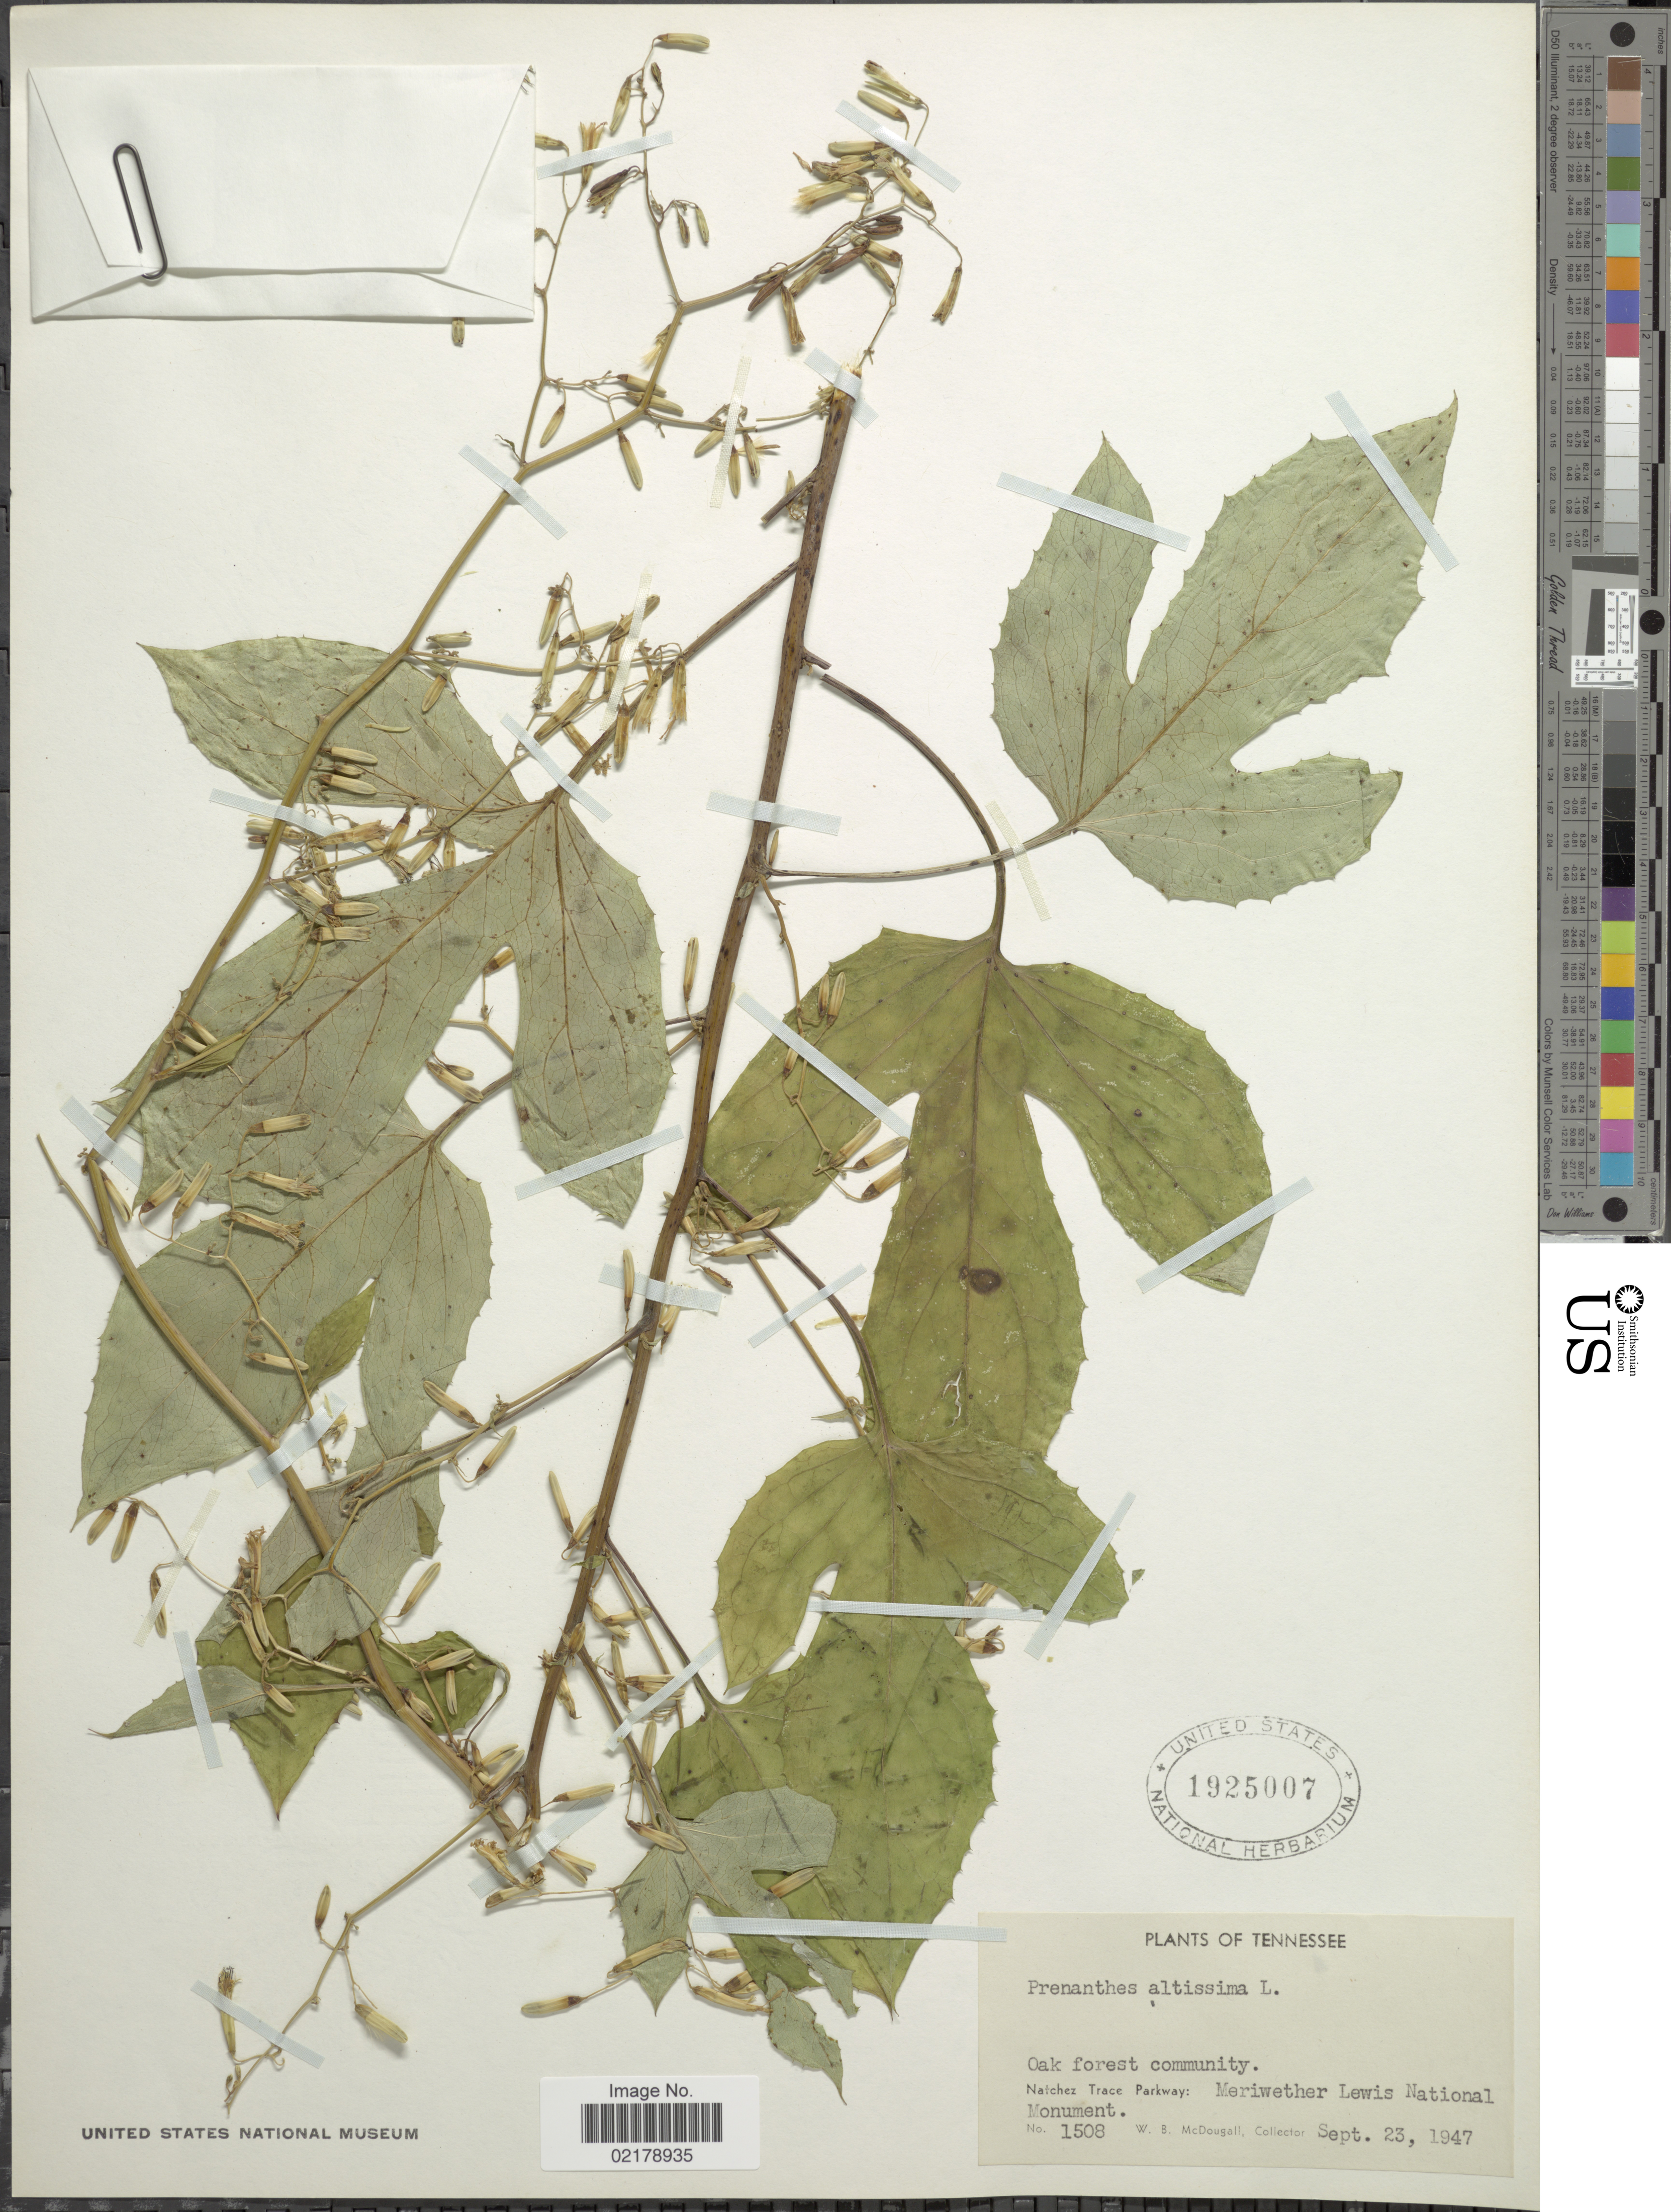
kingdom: Plantae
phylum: Tracheophyta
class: Magnoliopsida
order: Asterales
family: Asteraceae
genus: Nabalus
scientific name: Nabalus altissimus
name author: (L.) Hook.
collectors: W. B. McDougall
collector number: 1508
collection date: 1947-09-23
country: United States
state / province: Tennessee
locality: Oak forest community, Natchez Trace Parkway: Meriwether Lewis National Monument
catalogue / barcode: US 1925007